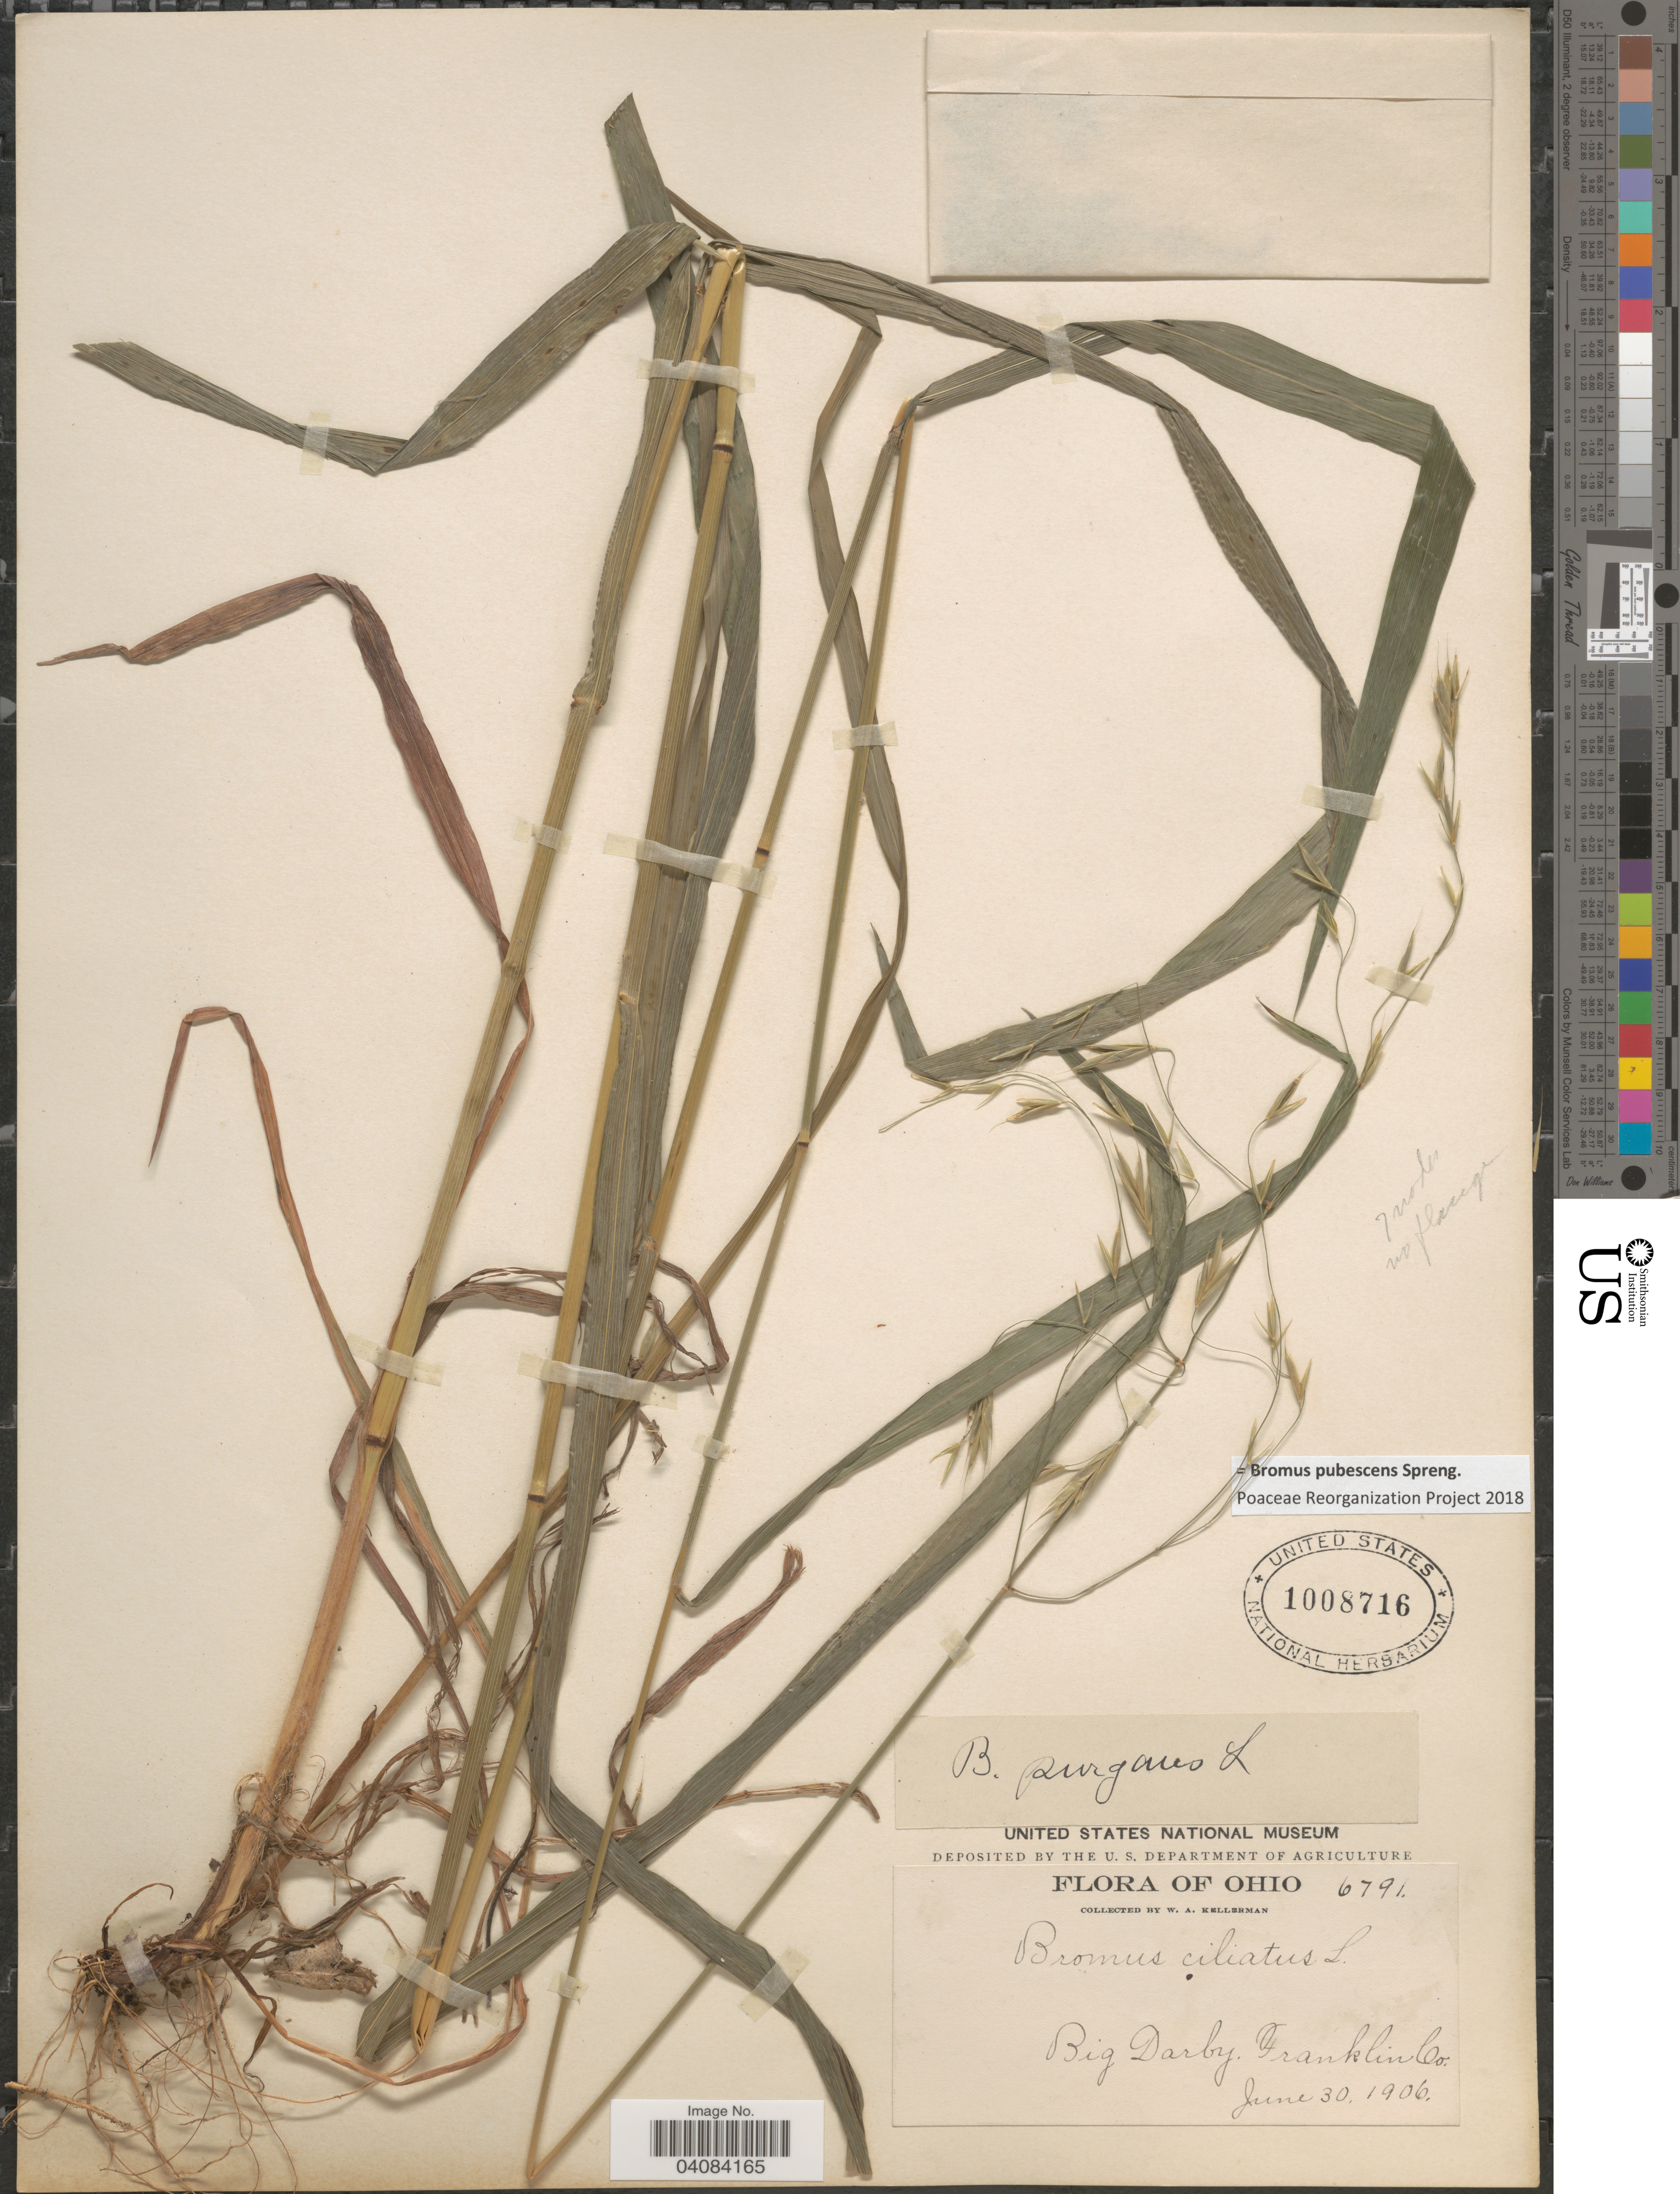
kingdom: Plantae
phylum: Tracheophyta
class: Liliopsida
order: Poales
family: Poaceae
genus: Bromus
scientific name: Bromus pubescens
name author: Muhl. ex Willd.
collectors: W. Kellerman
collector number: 6791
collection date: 1906-06-30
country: United States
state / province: Ohio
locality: Big Darby. Franklin Co.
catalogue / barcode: US 1008716